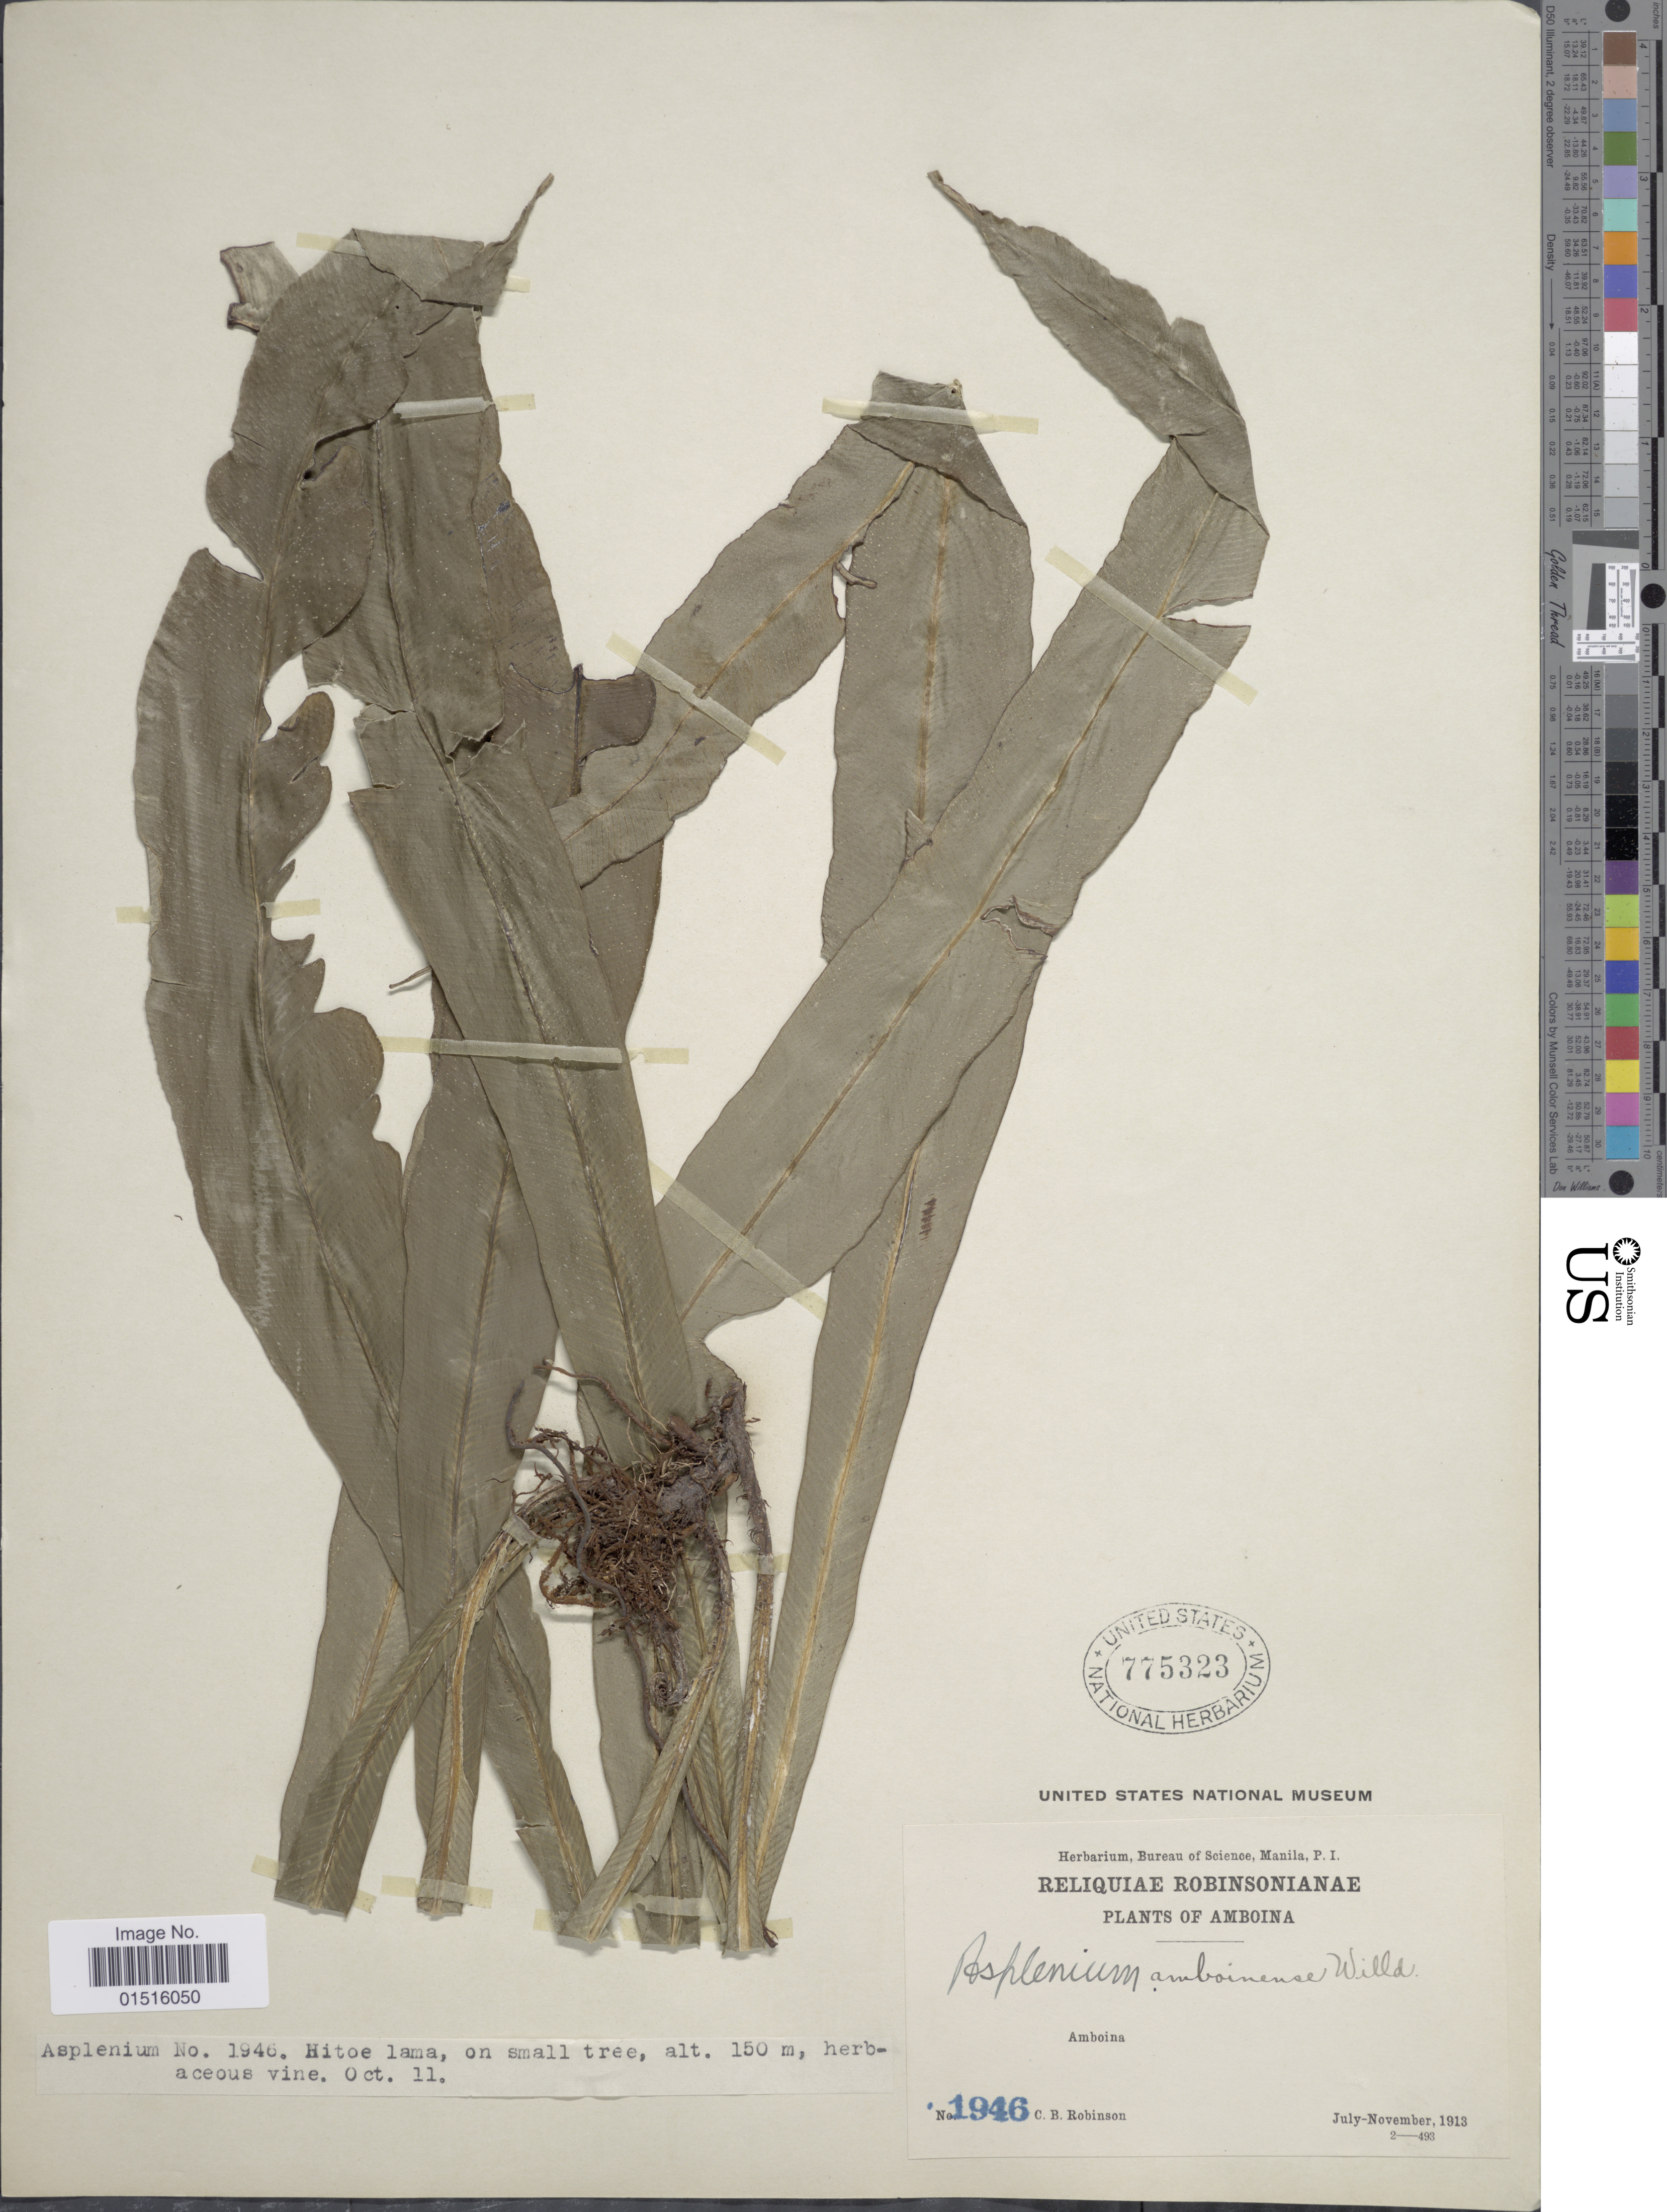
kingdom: Plantae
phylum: Tracheophyta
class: Polypodiopsida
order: Polypodiales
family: Aspleniaceae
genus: Asplenium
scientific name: Asplenium amboinense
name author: Willd.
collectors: C. Robinson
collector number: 1946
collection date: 1913-07/1913-11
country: Indonesia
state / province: Maluku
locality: Plants of Amboina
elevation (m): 150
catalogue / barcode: US 775323